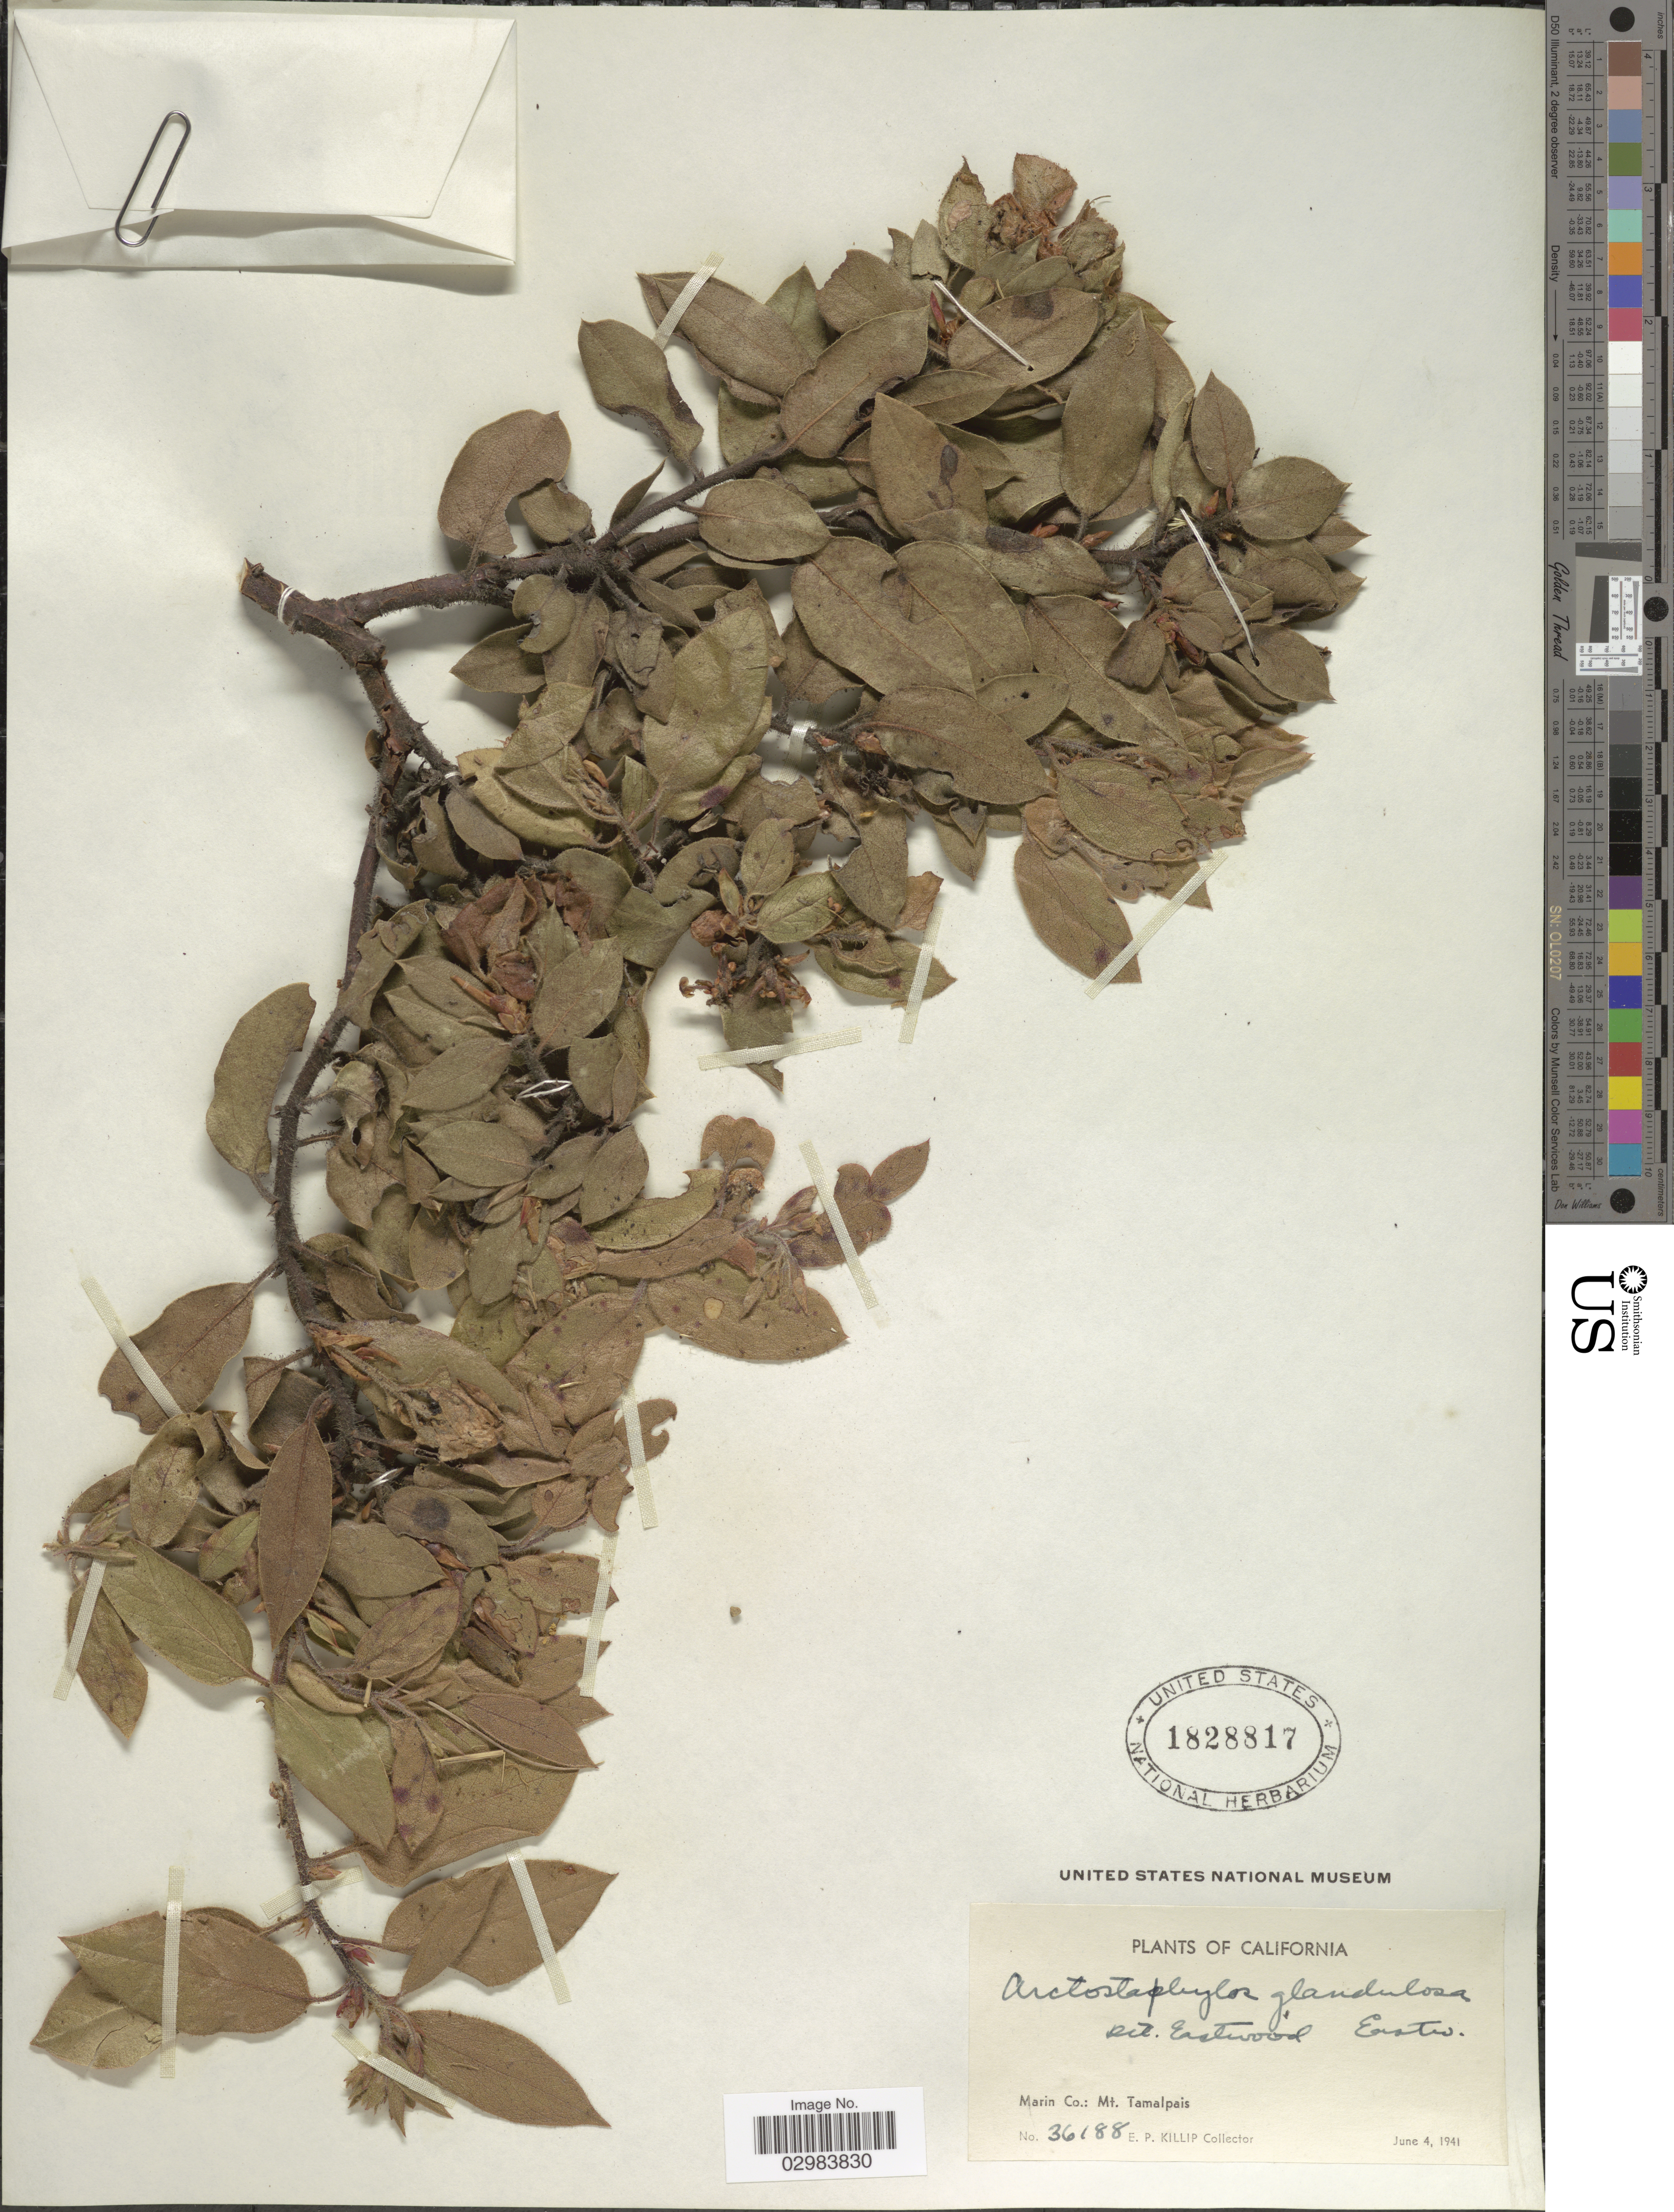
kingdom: Plantae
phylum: Tracheophyta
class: Magnoliopsida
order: Ericales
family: Ericaceae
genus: Arctostaphylos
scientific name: Arctostaphylos glandulosa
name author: Eastw.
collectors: E. P. Killip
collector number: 36188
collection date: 1941-06-04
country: United States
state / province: California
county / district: Marin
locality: Marin Co.: Mt. Tamalpais.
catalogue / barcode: US 1828817